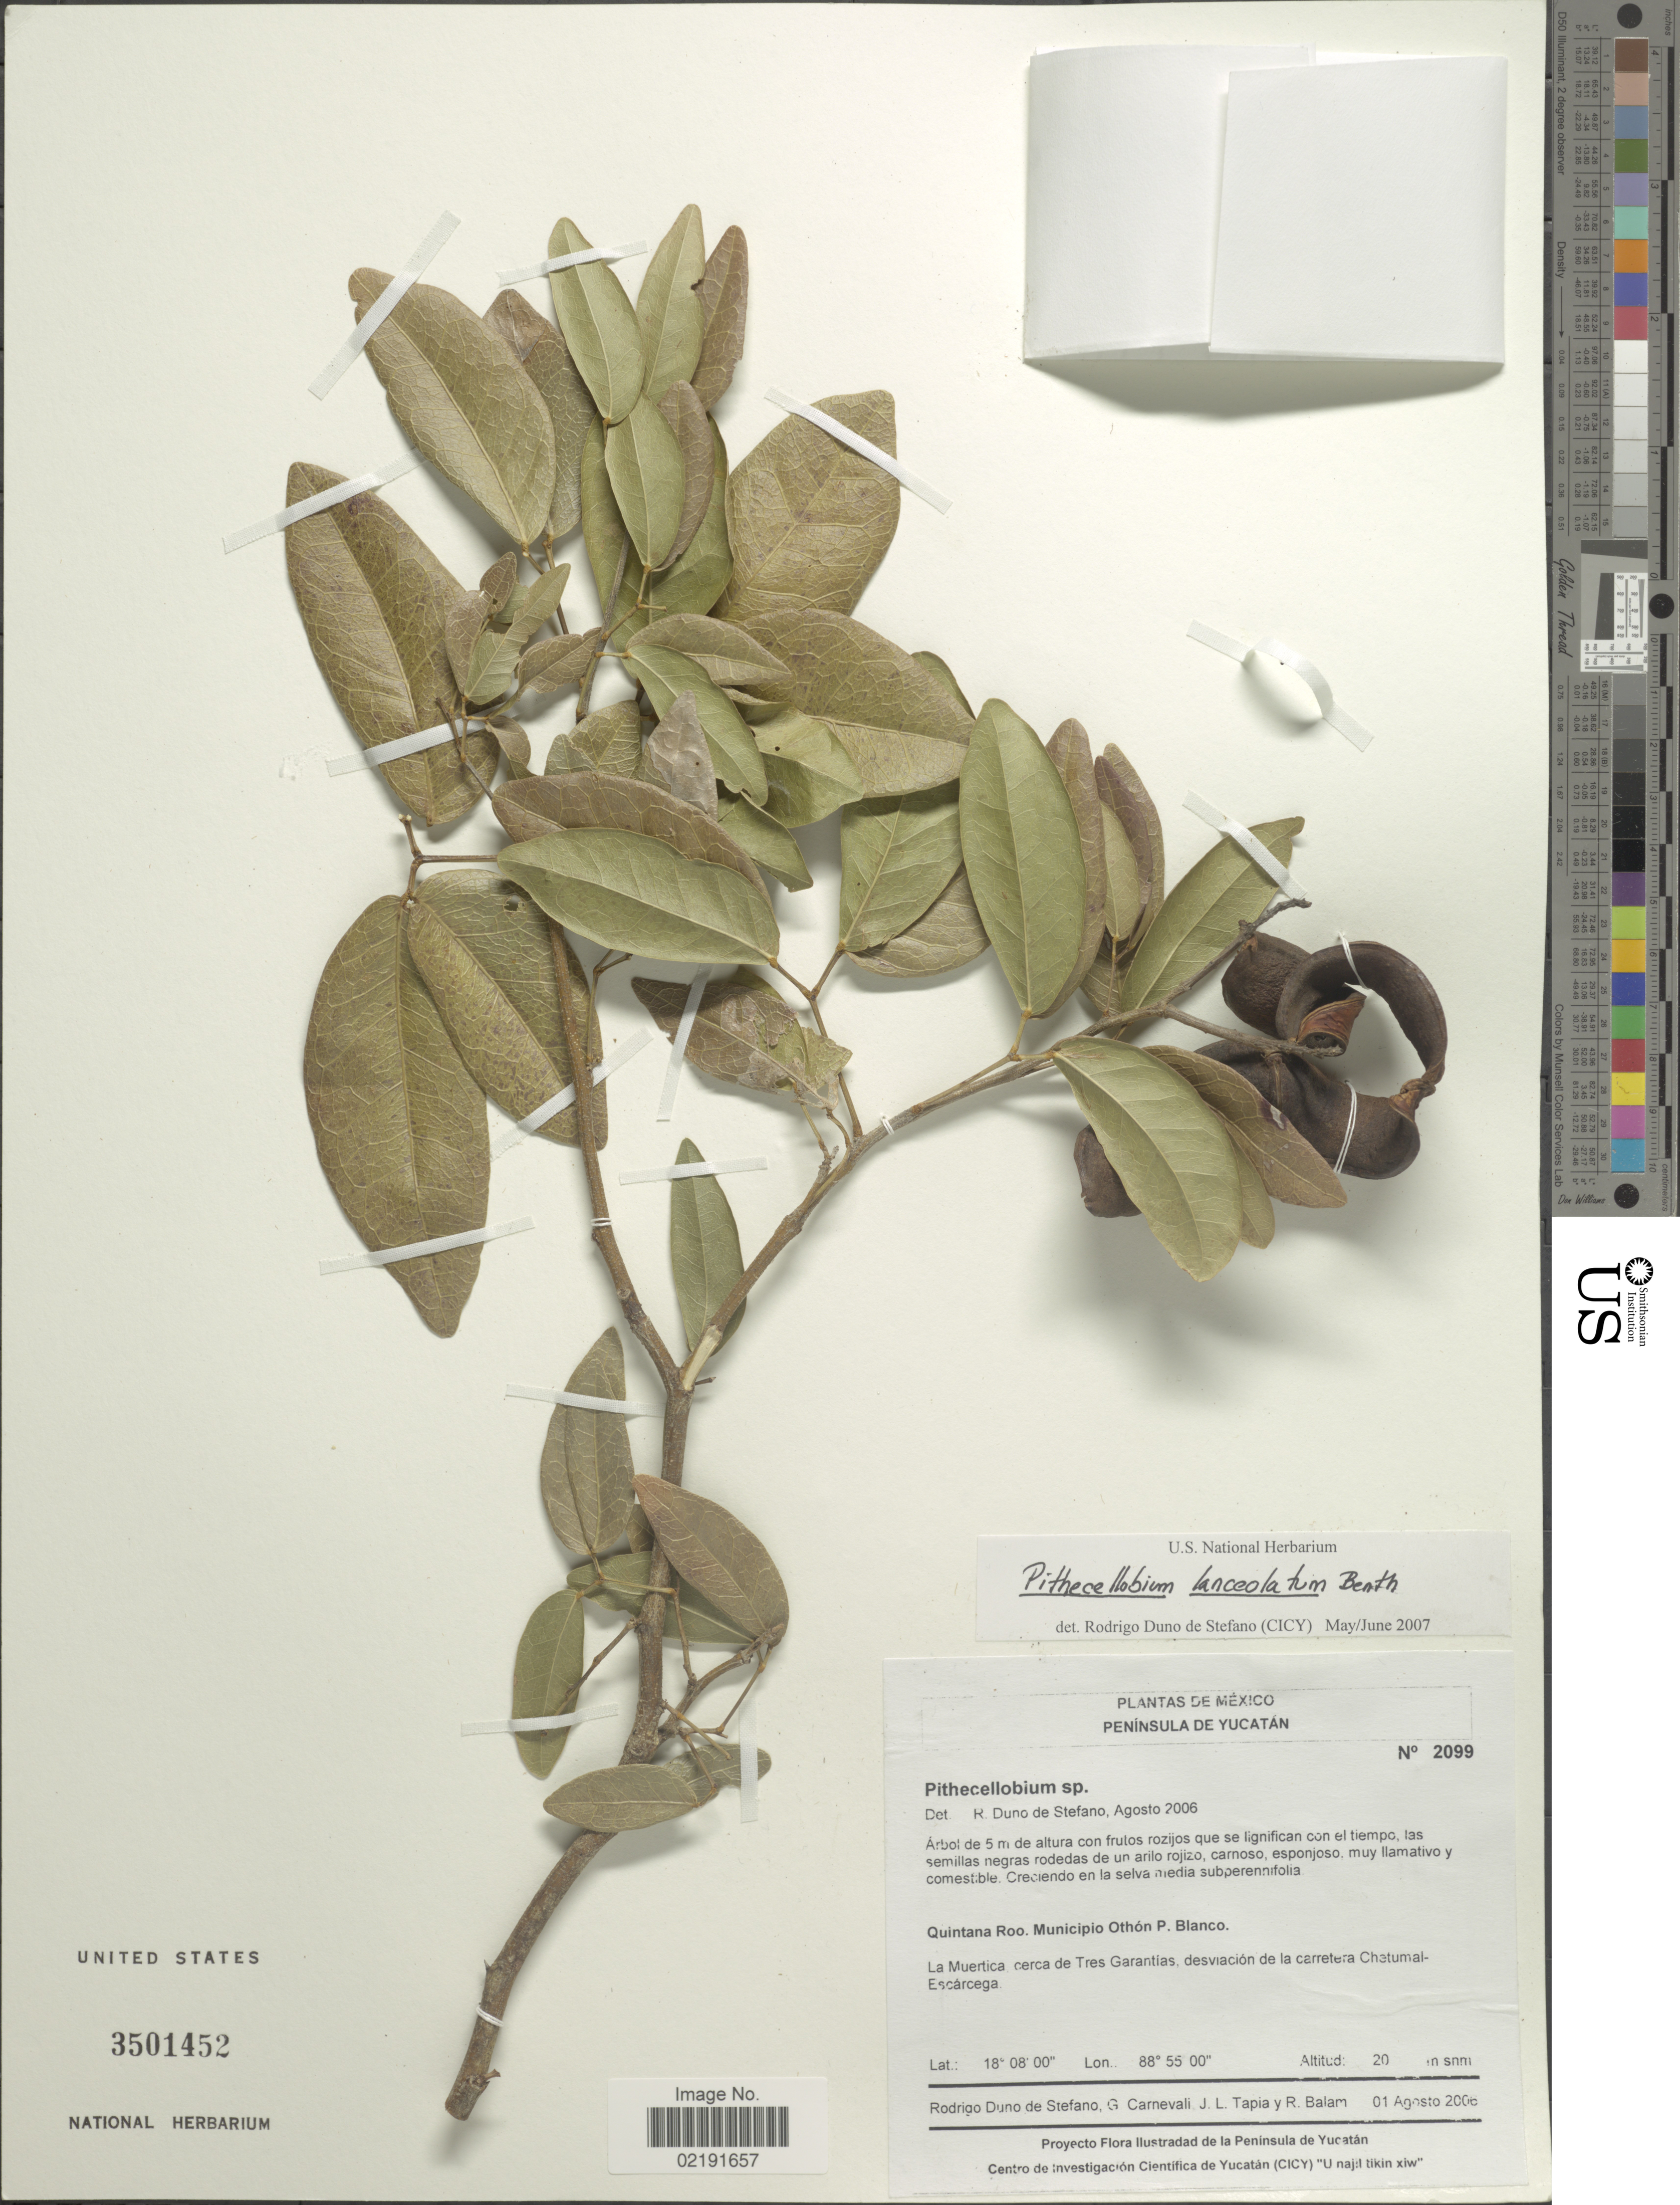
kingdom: Plantae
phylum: Tracheophyta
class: Magnoliopsida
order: Fabales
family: Fabaceae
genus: Pithecellobium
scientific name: Pithecellobium lanceolatum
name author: (Humb. & Bonpl. ex Willd.) Benth.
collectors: R. Duno de Stefano, G. Carnevali, J. L. Tapia & R. Balam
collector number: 2099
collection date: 2006-08-01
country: Mexico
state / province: Quintana Roo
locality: Península de Yucatán. Quintana Roo. Municipio Othón P. Blanco. La Muertica cerca de Tres Garantias, desviación de la carretera Chatumal-Escárcega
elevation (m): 20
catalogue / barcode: US 3501452